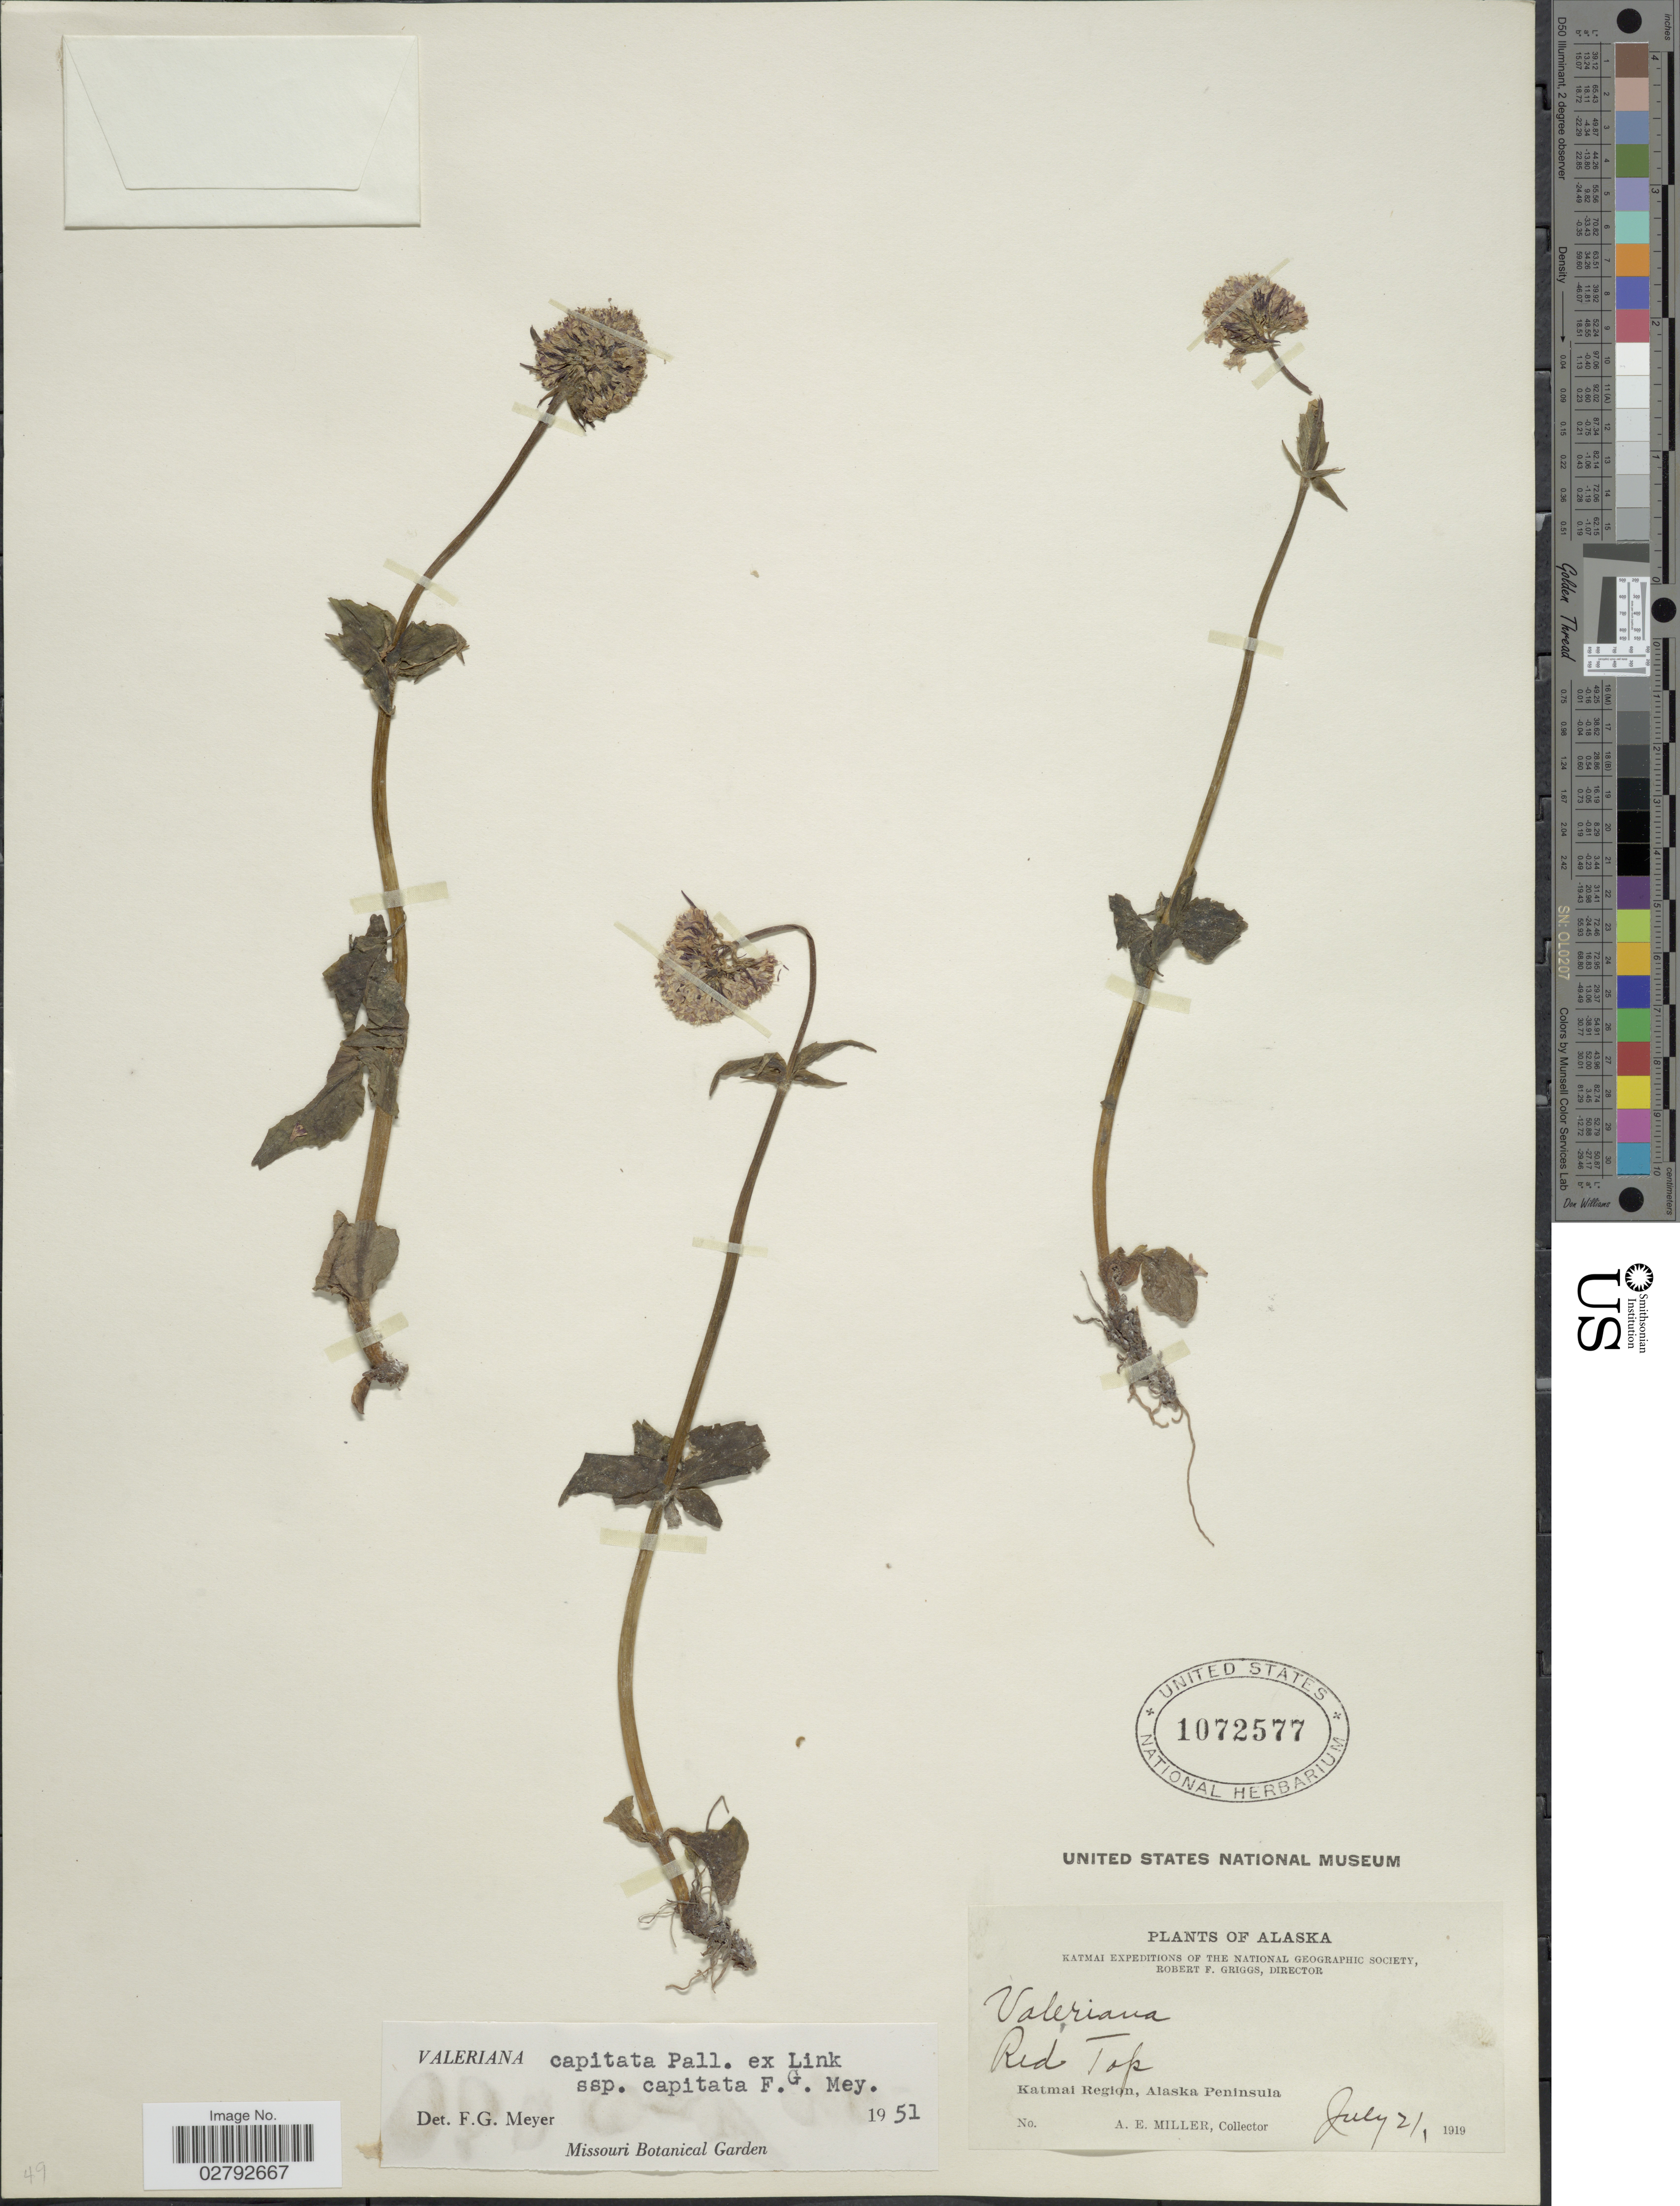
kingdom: Plantae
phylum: Tracheophyta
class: Magnoliopsida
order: Dipsacales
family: Caprifoliaceae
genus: Valeriana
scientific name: Valeriana capitata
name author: Link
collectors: A. E. Miller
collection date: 1919-07-21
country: United States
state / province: Alaska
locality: Red Top. Katmai Region. Alaska Peninsula.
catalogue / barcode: US 1072577